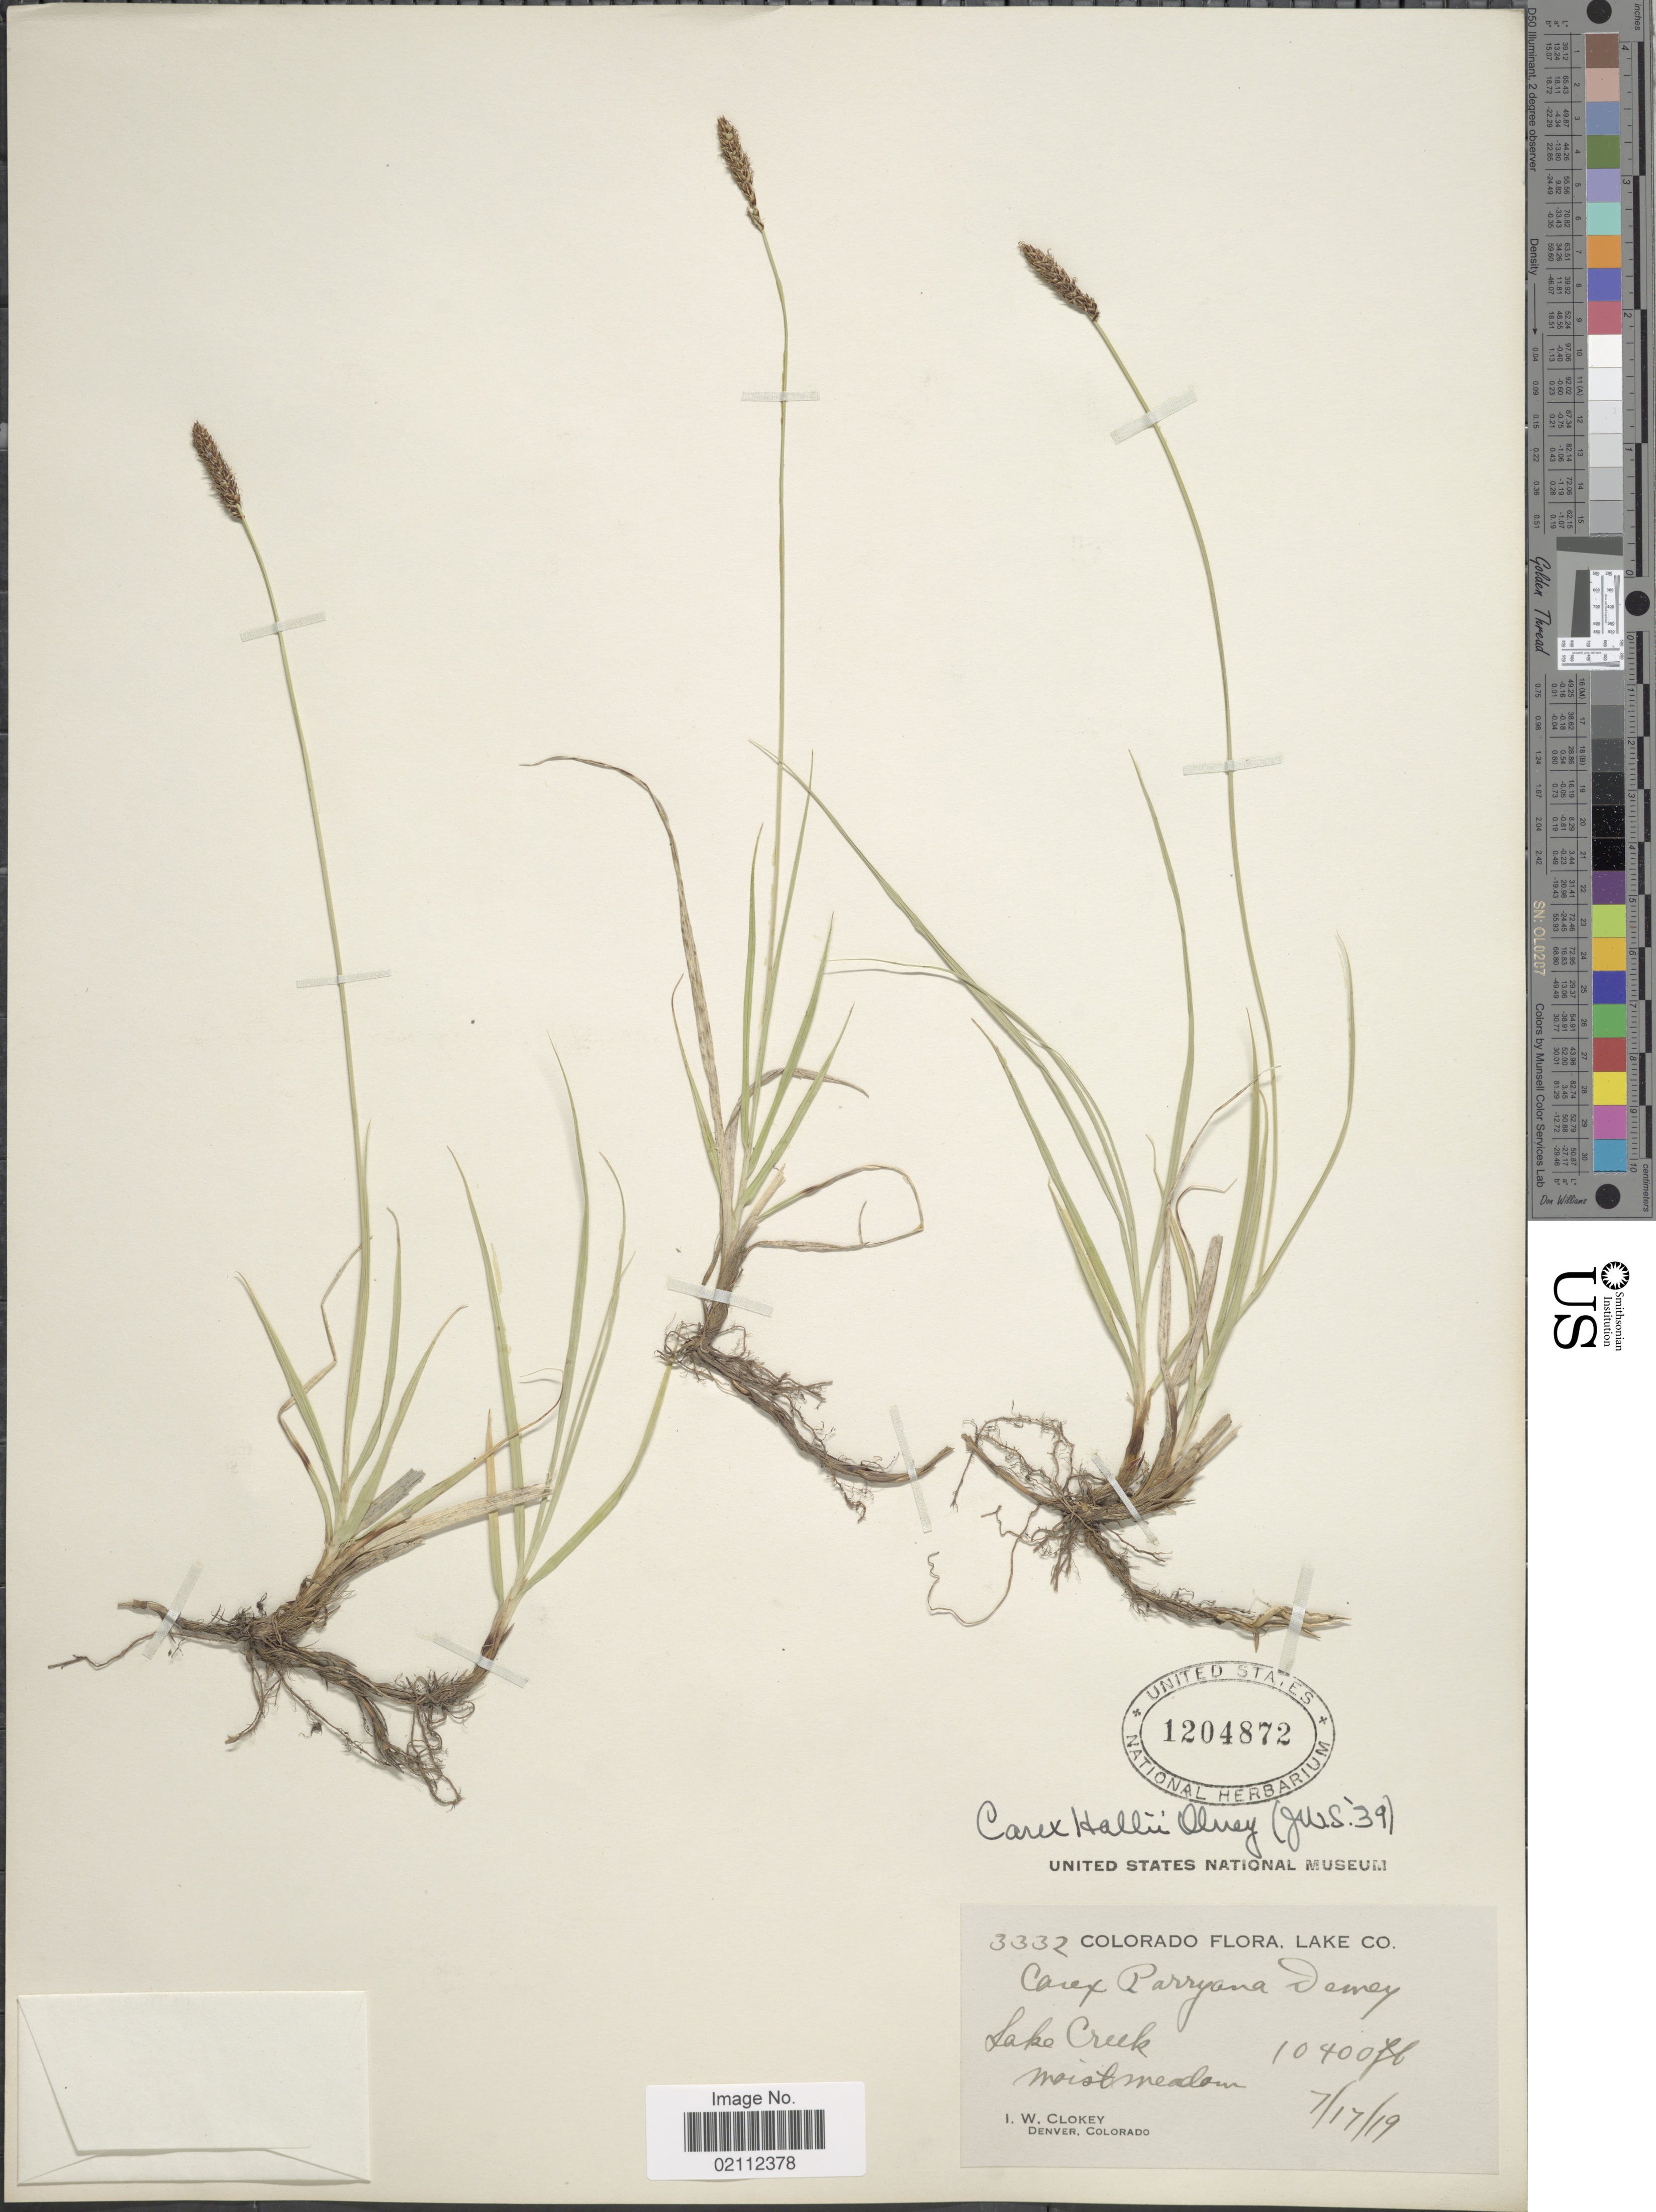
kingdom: Plantae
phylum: Tracheophyta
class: Liliopsida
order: Poales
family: Cyperaceae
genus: Carex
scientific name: Carex hallii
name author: Olney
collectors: I. W. Clokey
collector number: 3332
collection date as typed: Transcribed d/m/y: 17/7/19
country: United States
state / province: Colorado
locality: Lake Co. Lake Creek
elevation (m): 3170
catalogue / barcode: US 1204872